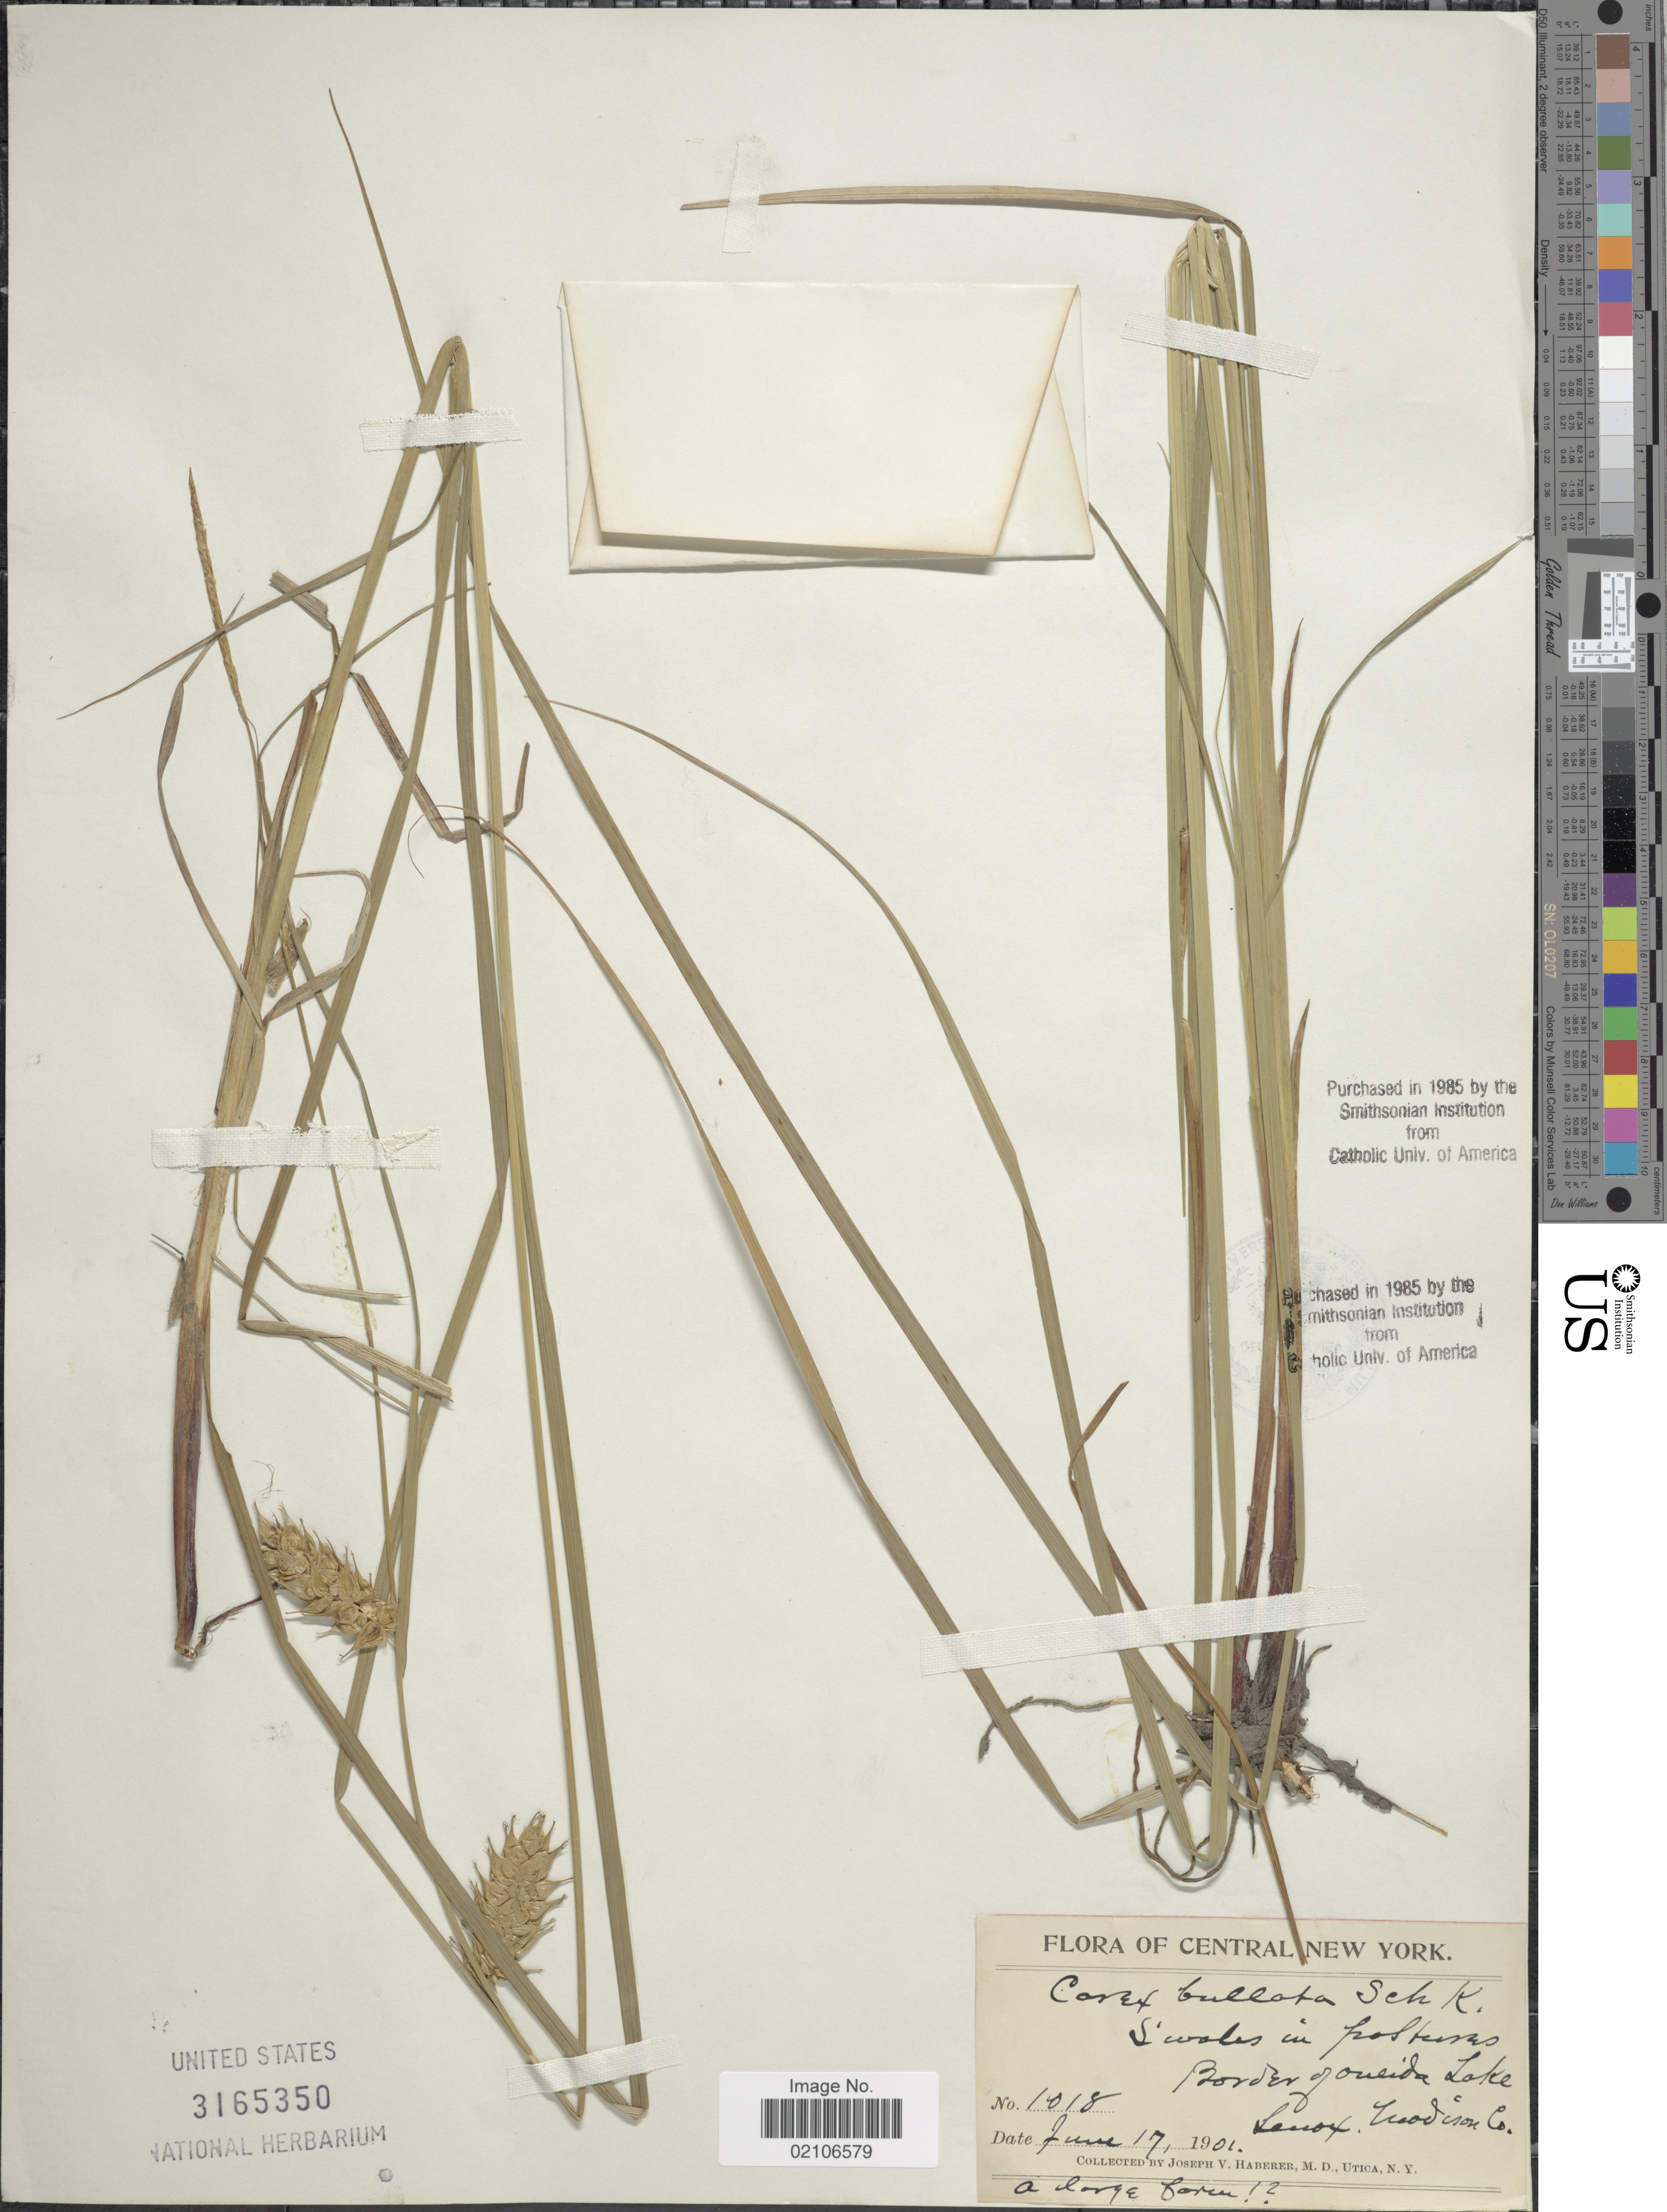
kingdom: Plantae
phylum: Tracheophyta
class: Liliopsida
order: Poales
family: Cyperaceae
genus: Carex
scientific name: Carex bullata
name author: Schkuhr ex Willd.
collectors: J. V. Haberer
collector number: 1018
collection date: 1901-06-17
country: United States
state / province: New York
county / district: Oneida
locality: Central New York, Swales in pastures Border of Oneida Lake, Lenox, Madison Co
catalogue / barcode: US 3165350